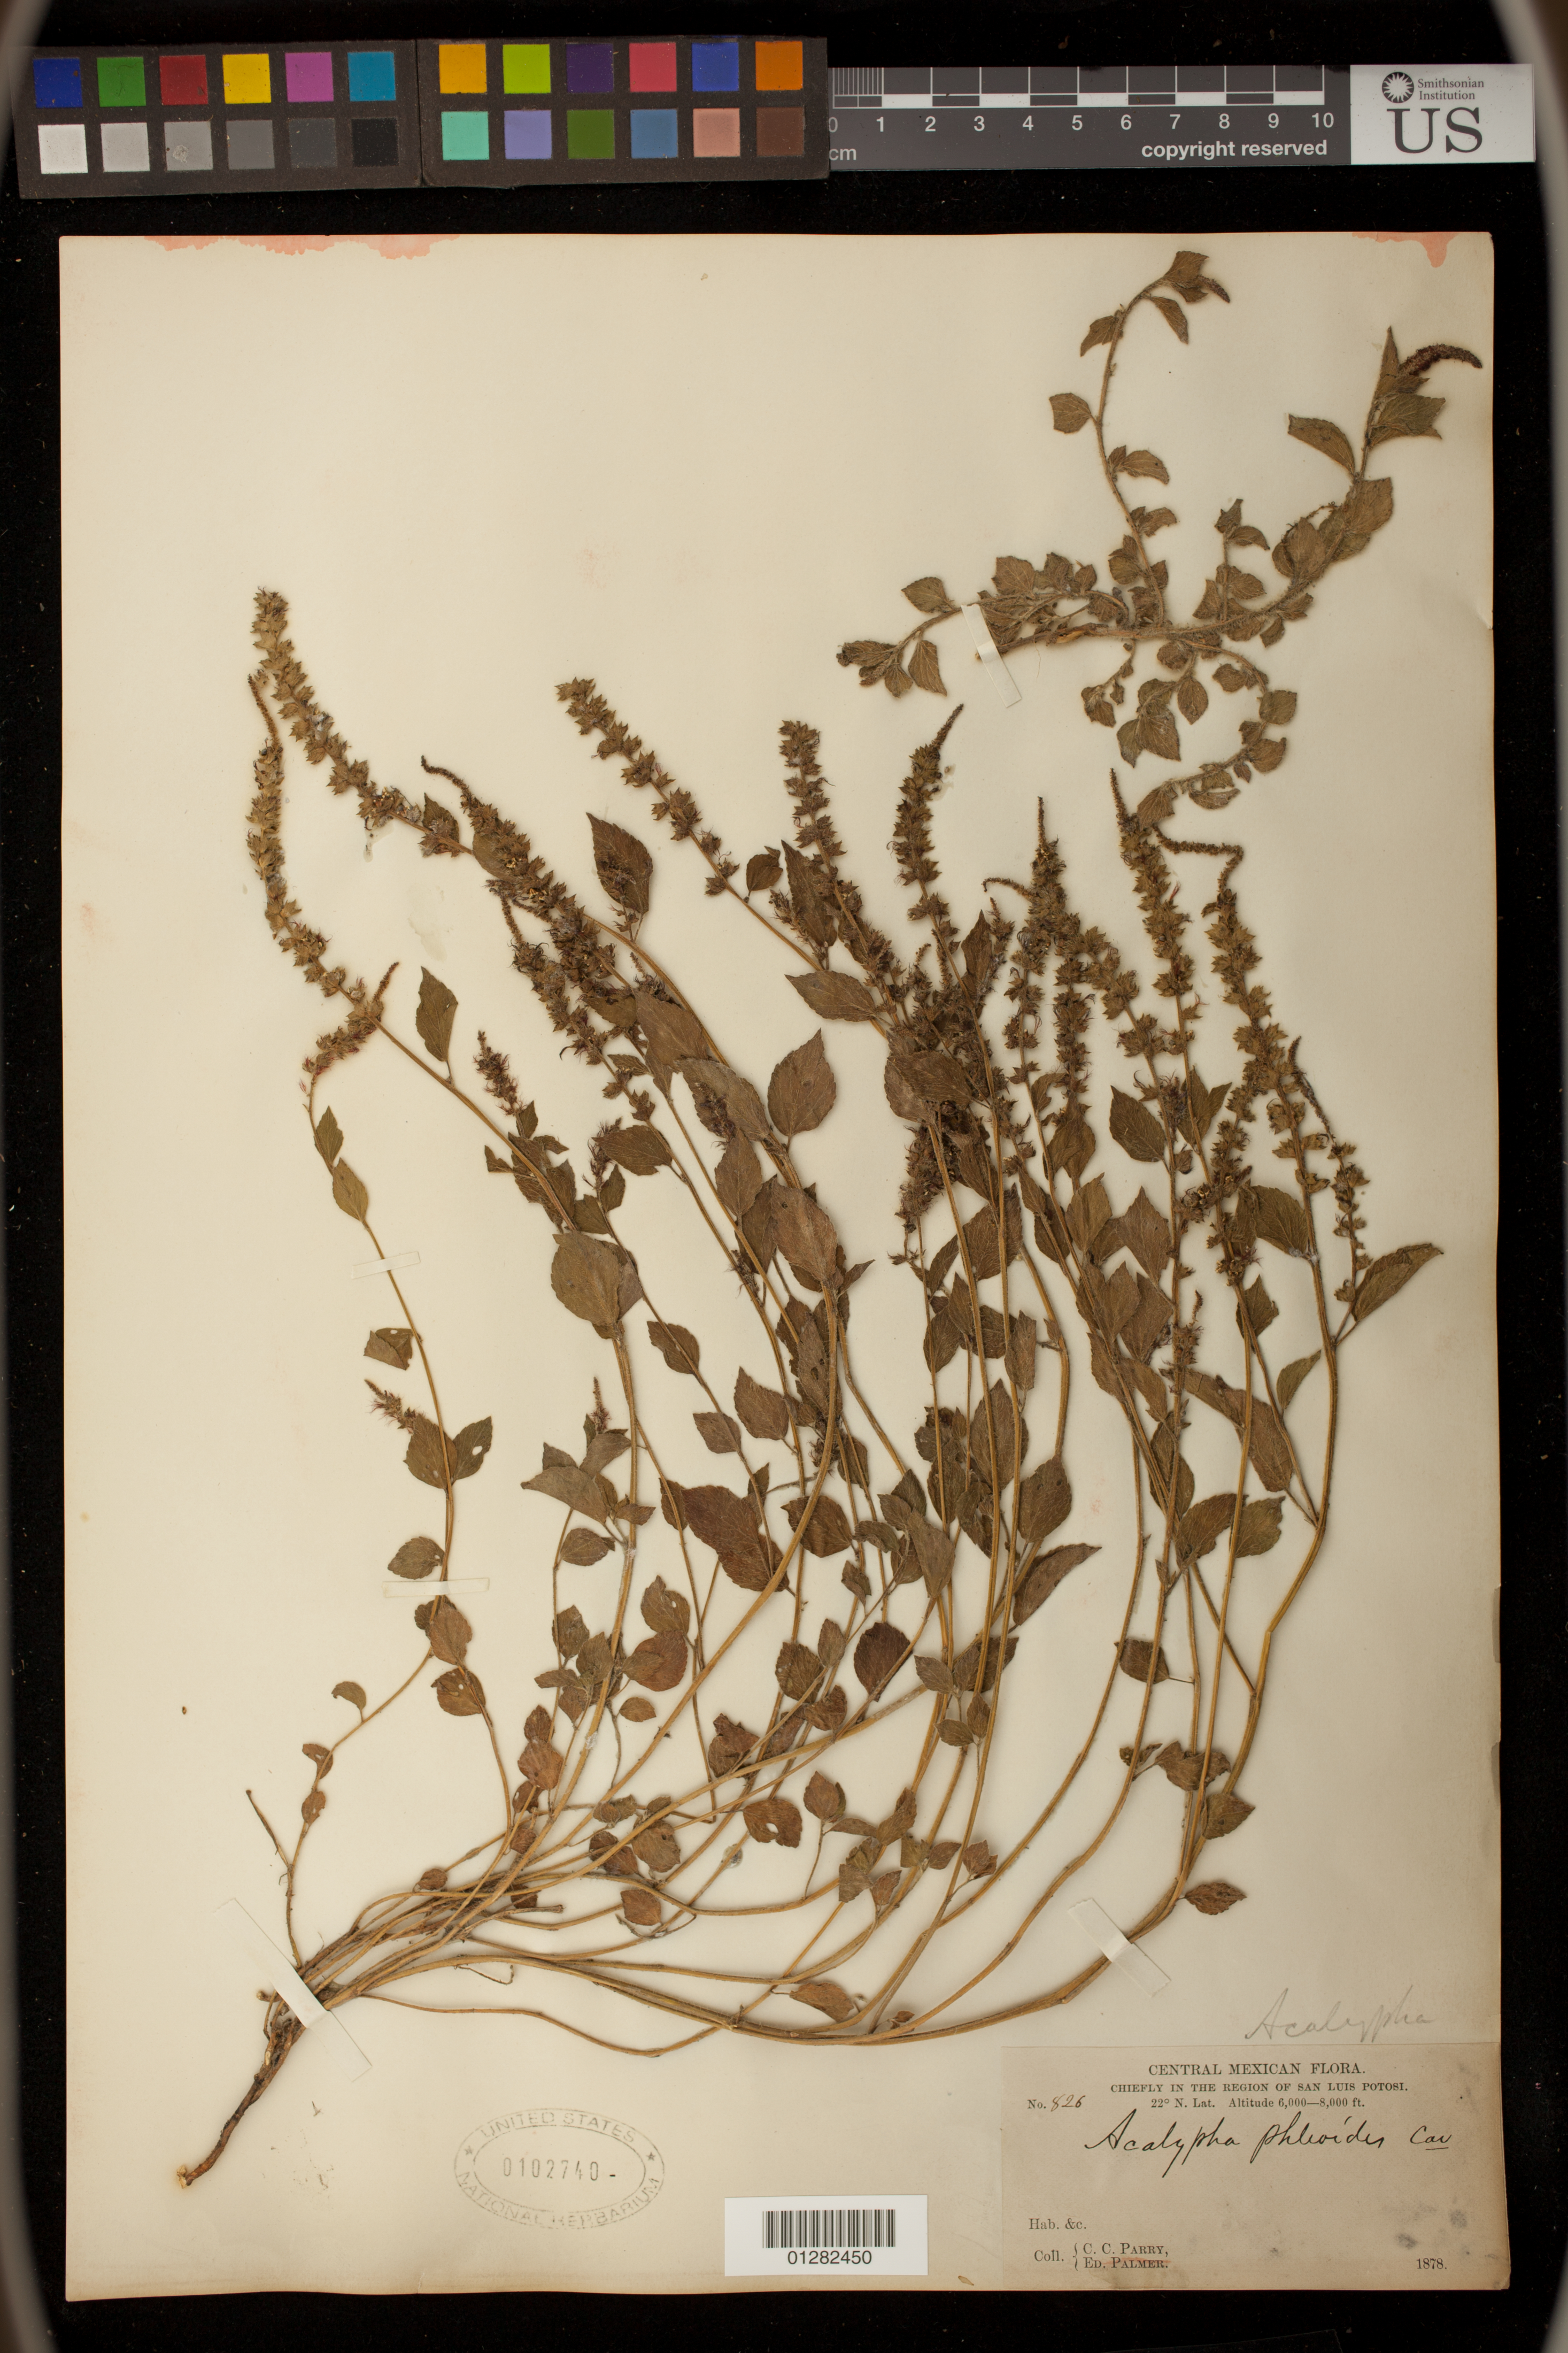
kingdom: Plantae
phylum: Tracheophyta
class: Magnoliopsida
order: Malpighiales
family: Euphorbiaceae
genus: Acalypha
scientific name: Acalypha phleoides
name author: Cav.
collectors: R. McVaugh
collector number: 826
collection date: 1878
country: Mexico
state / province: San Luis Potosí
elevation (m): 1829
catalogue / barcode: US 102740